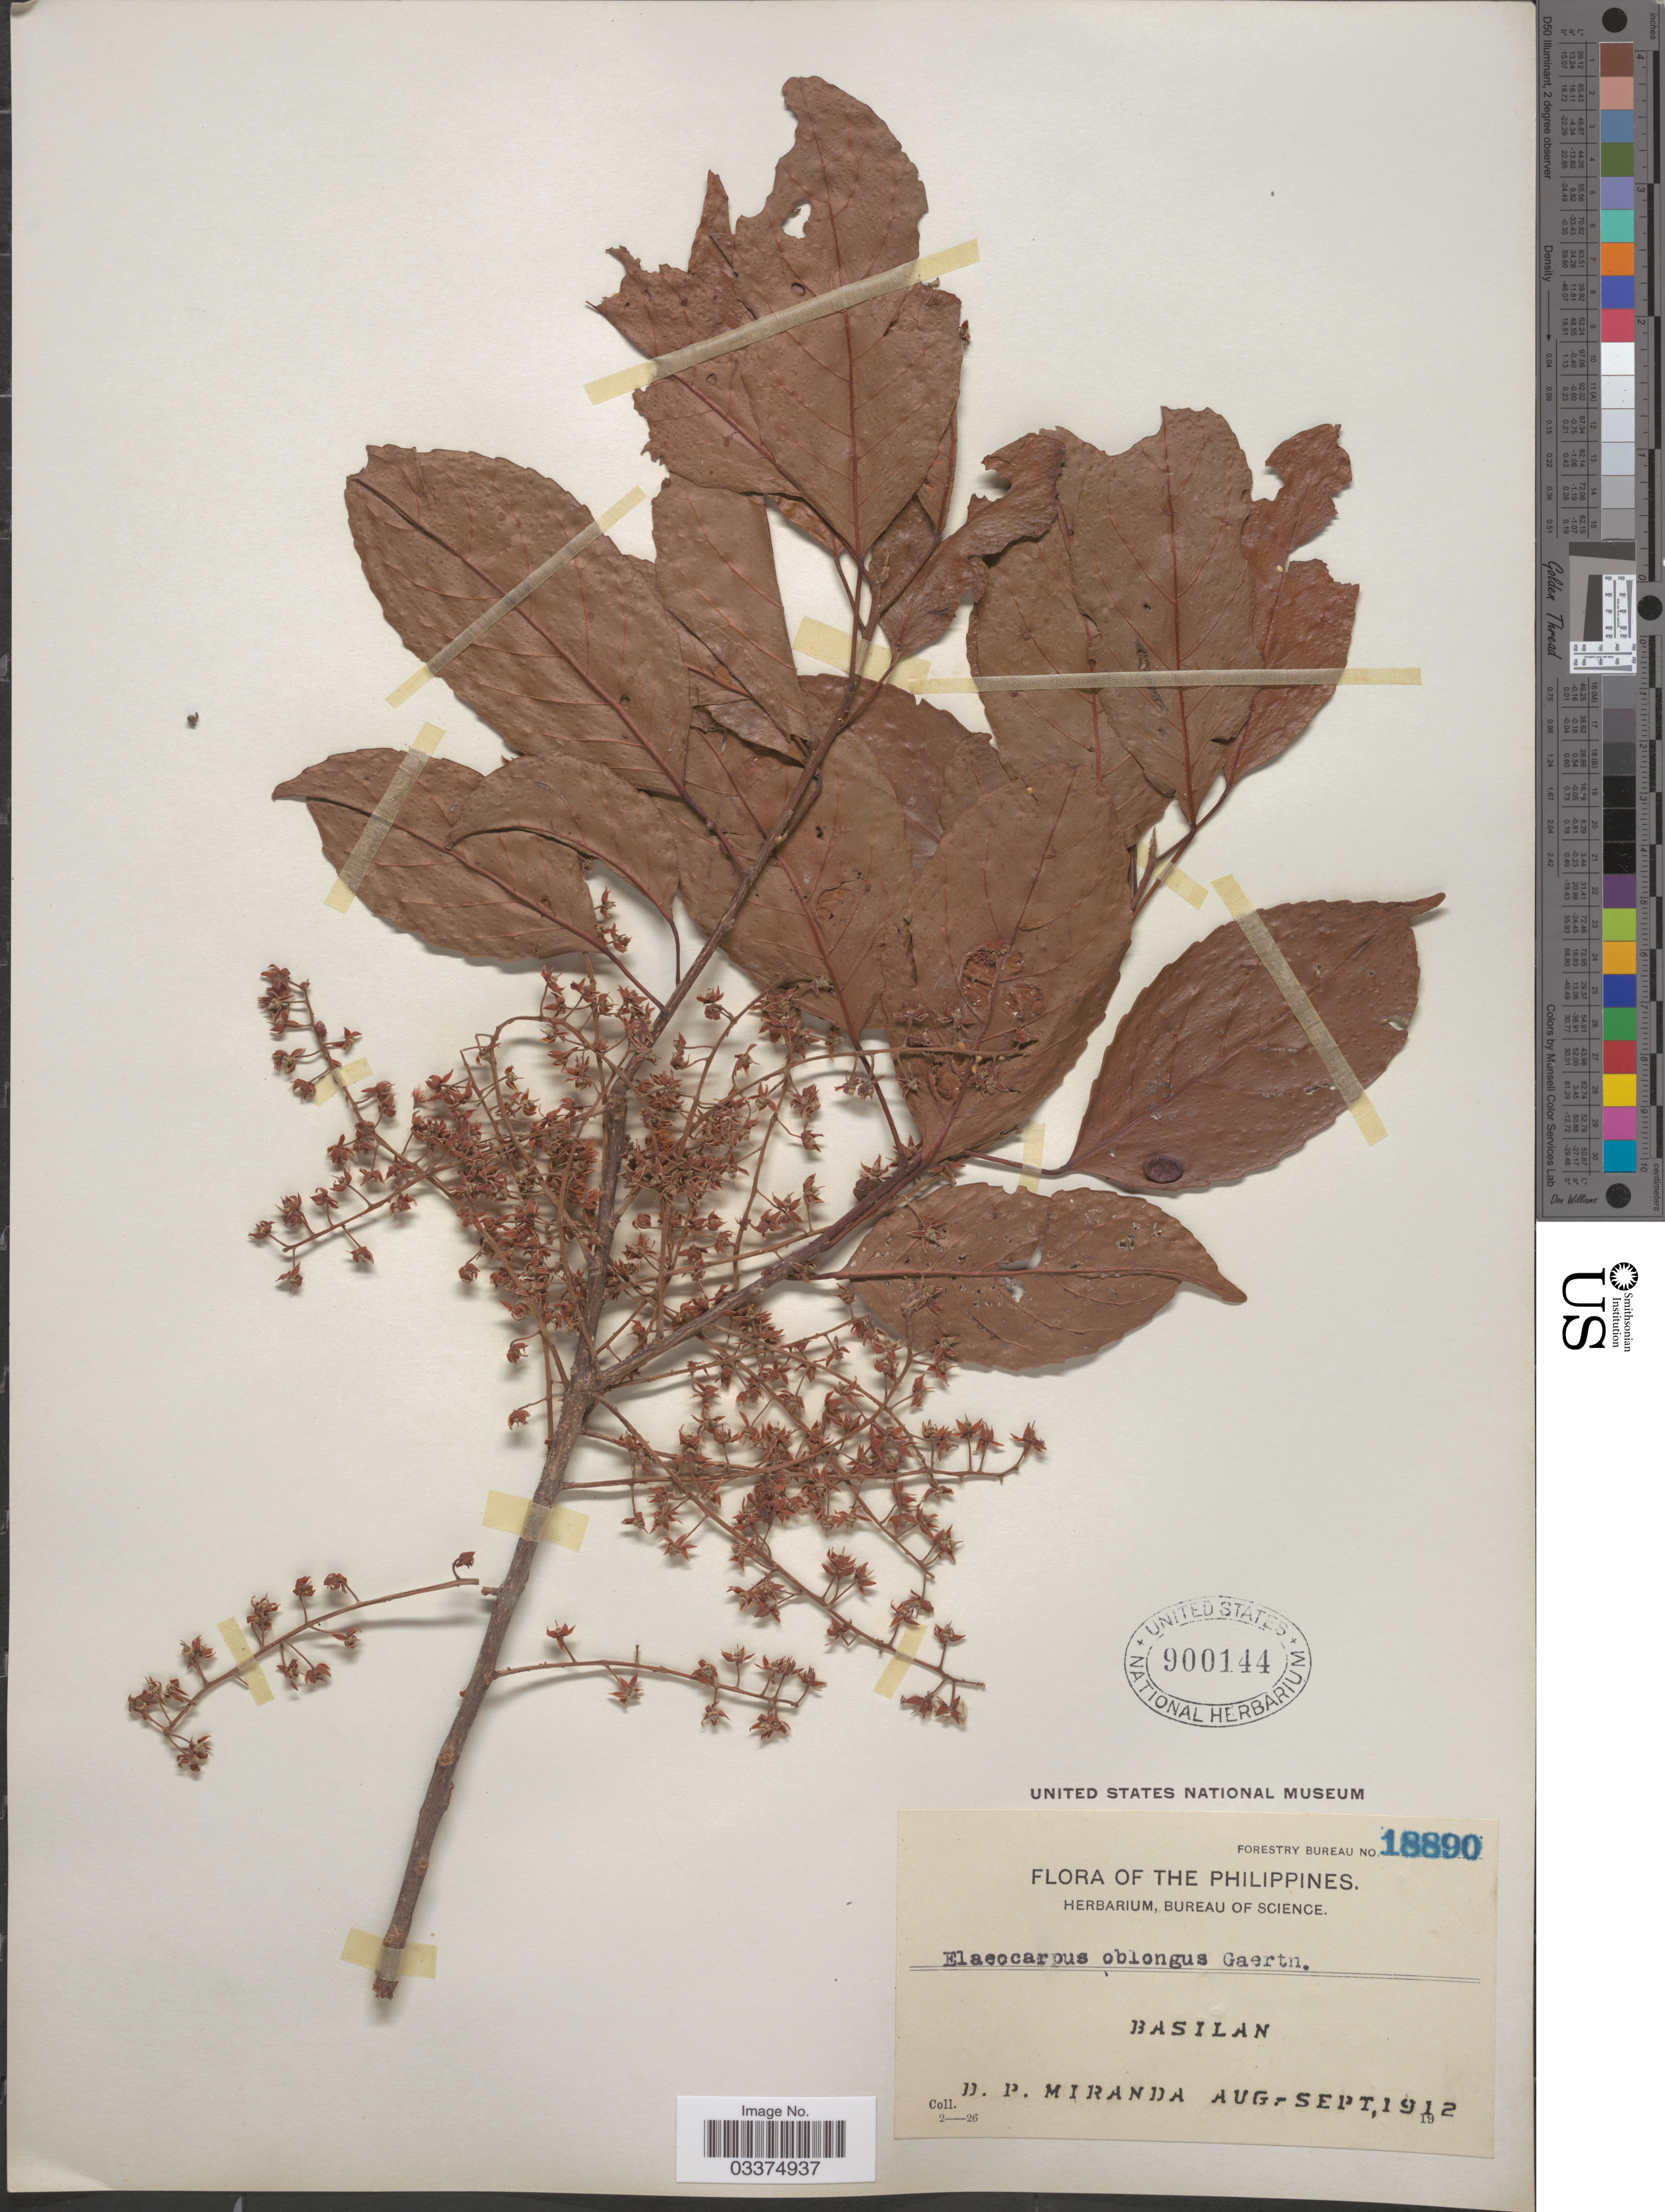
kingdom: Plantae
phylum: Tracheophyta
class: Magnoliopsida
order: Oxalidales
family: Elaeocarpaceae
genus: Elaeocarpus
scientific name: Elaeocarpus calomala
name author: (Blanco) Merr.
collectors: D. P. Miranda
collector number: Forestry Bureau 18890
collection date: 1912-08/1912-09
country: Philippines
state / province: Muslim Mindanao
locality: Basilan.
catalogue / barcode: US 900144